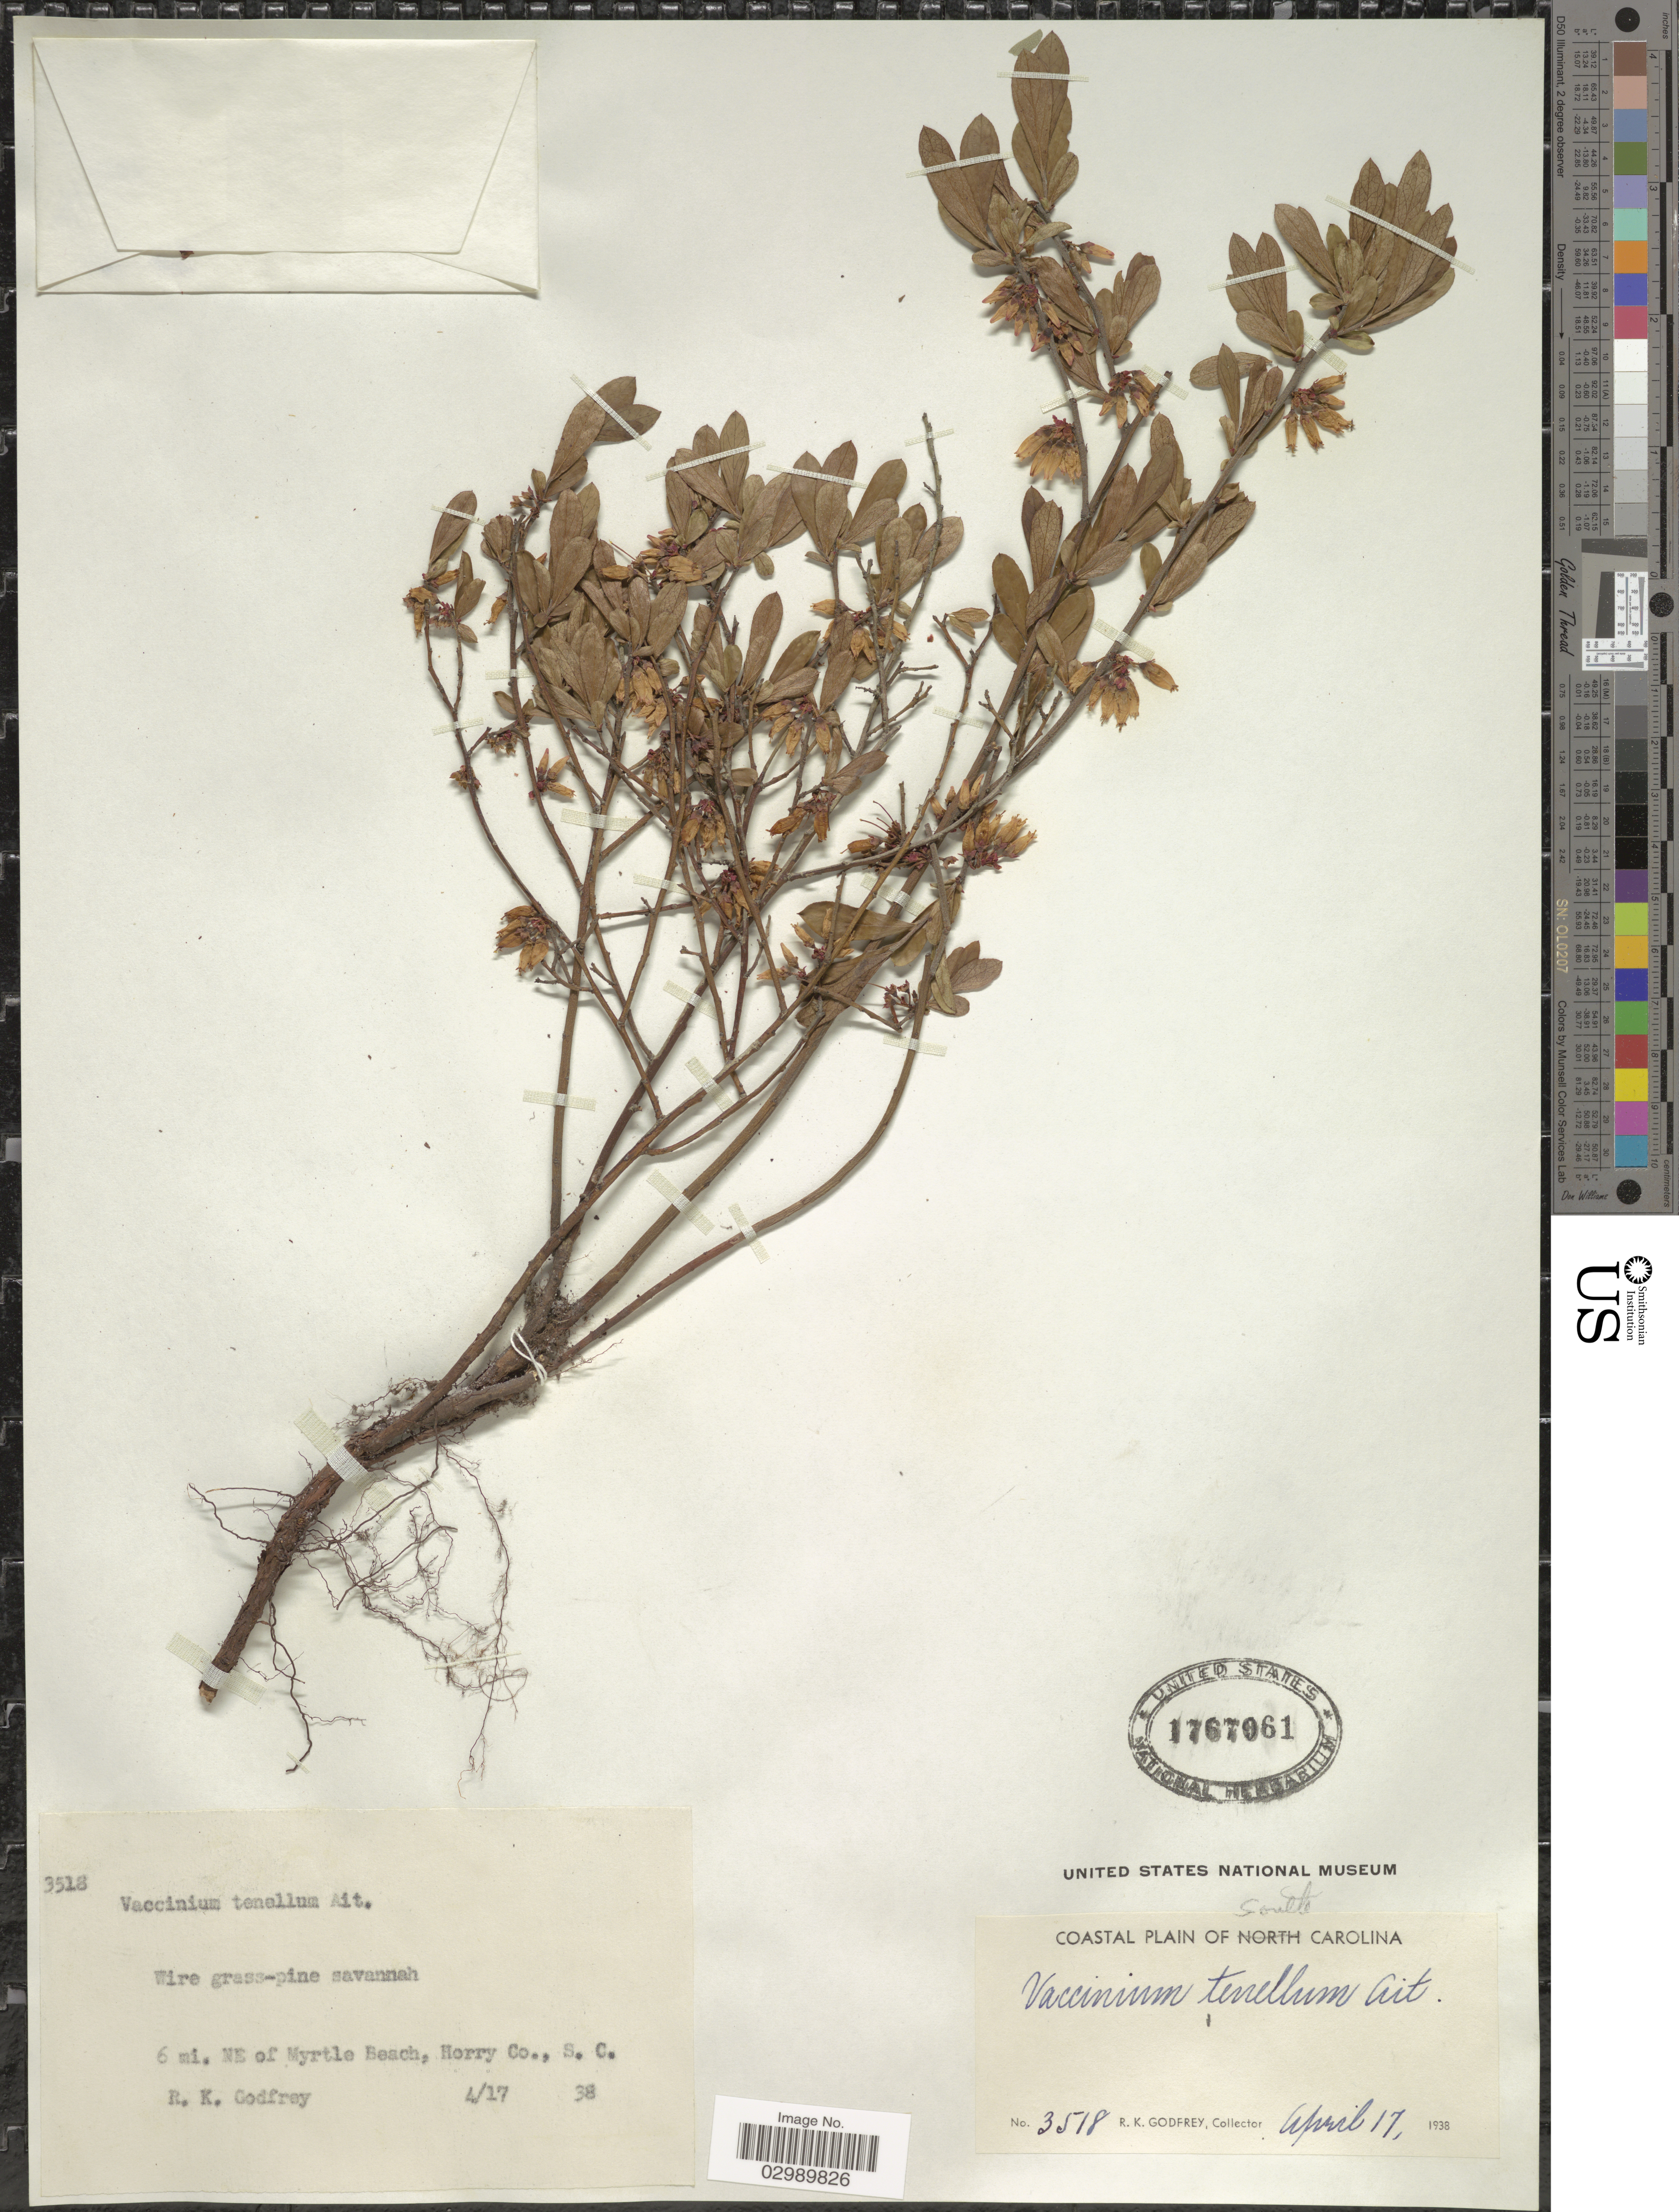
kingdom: Plantae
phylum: Tracheophyta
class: Magnoliopsida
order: Ericales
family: Ericaceae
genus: Vaccinium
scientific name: Vaccinium tenellum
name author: Aiton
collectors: R. K. Godfrey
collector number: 3518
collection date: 1938-04-17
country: United States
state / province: South Carolina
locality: Coastal Plain of South Carolina, 6 mi. NE of Myrtle Beach, Horry Co.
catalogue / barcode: US 1767961